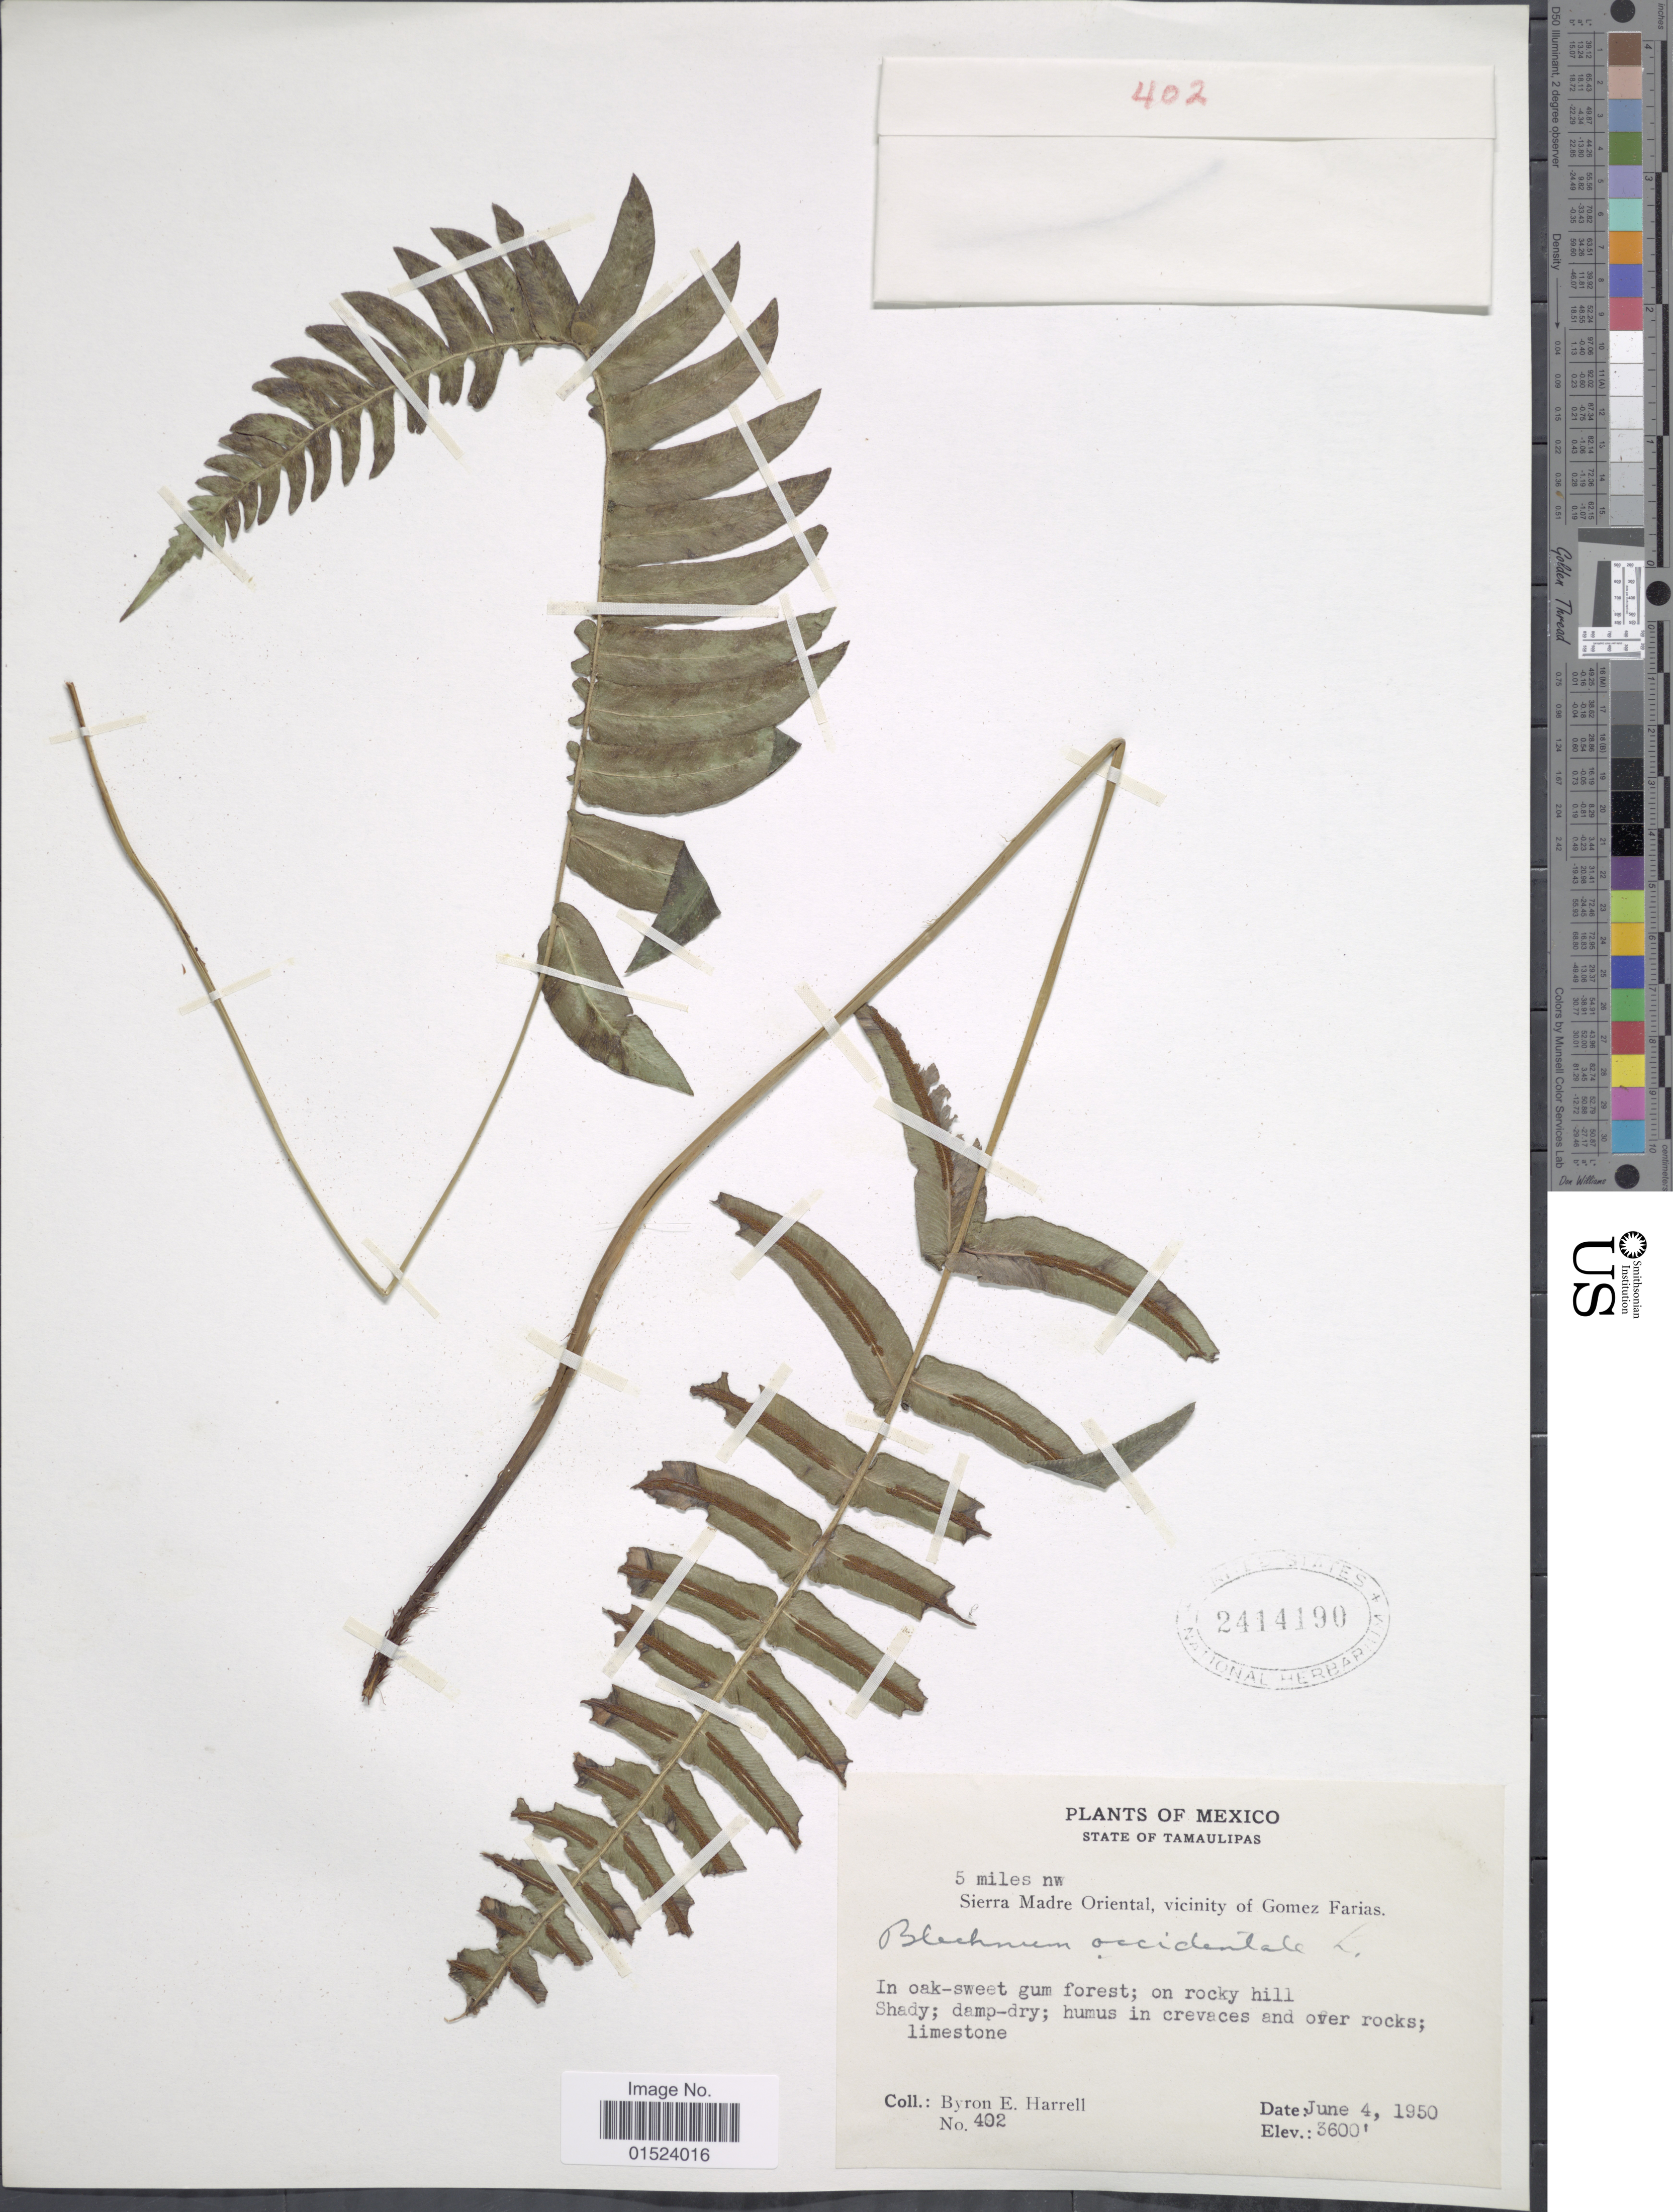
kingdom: Plantae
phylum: Tracheophyta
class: Polypodiopsida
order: Polypodiales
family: Blechnaceae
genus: Blechnum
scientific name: Blechnum glandulosum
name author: Link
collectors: B. Harrell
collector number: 402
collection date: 1950-06-04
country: Mexico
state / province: Tamaulipas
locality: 5 miles nw, Sierra Madre Oriental, vicinity of Gomez Farias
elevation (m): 1097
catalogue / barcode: US 2414190